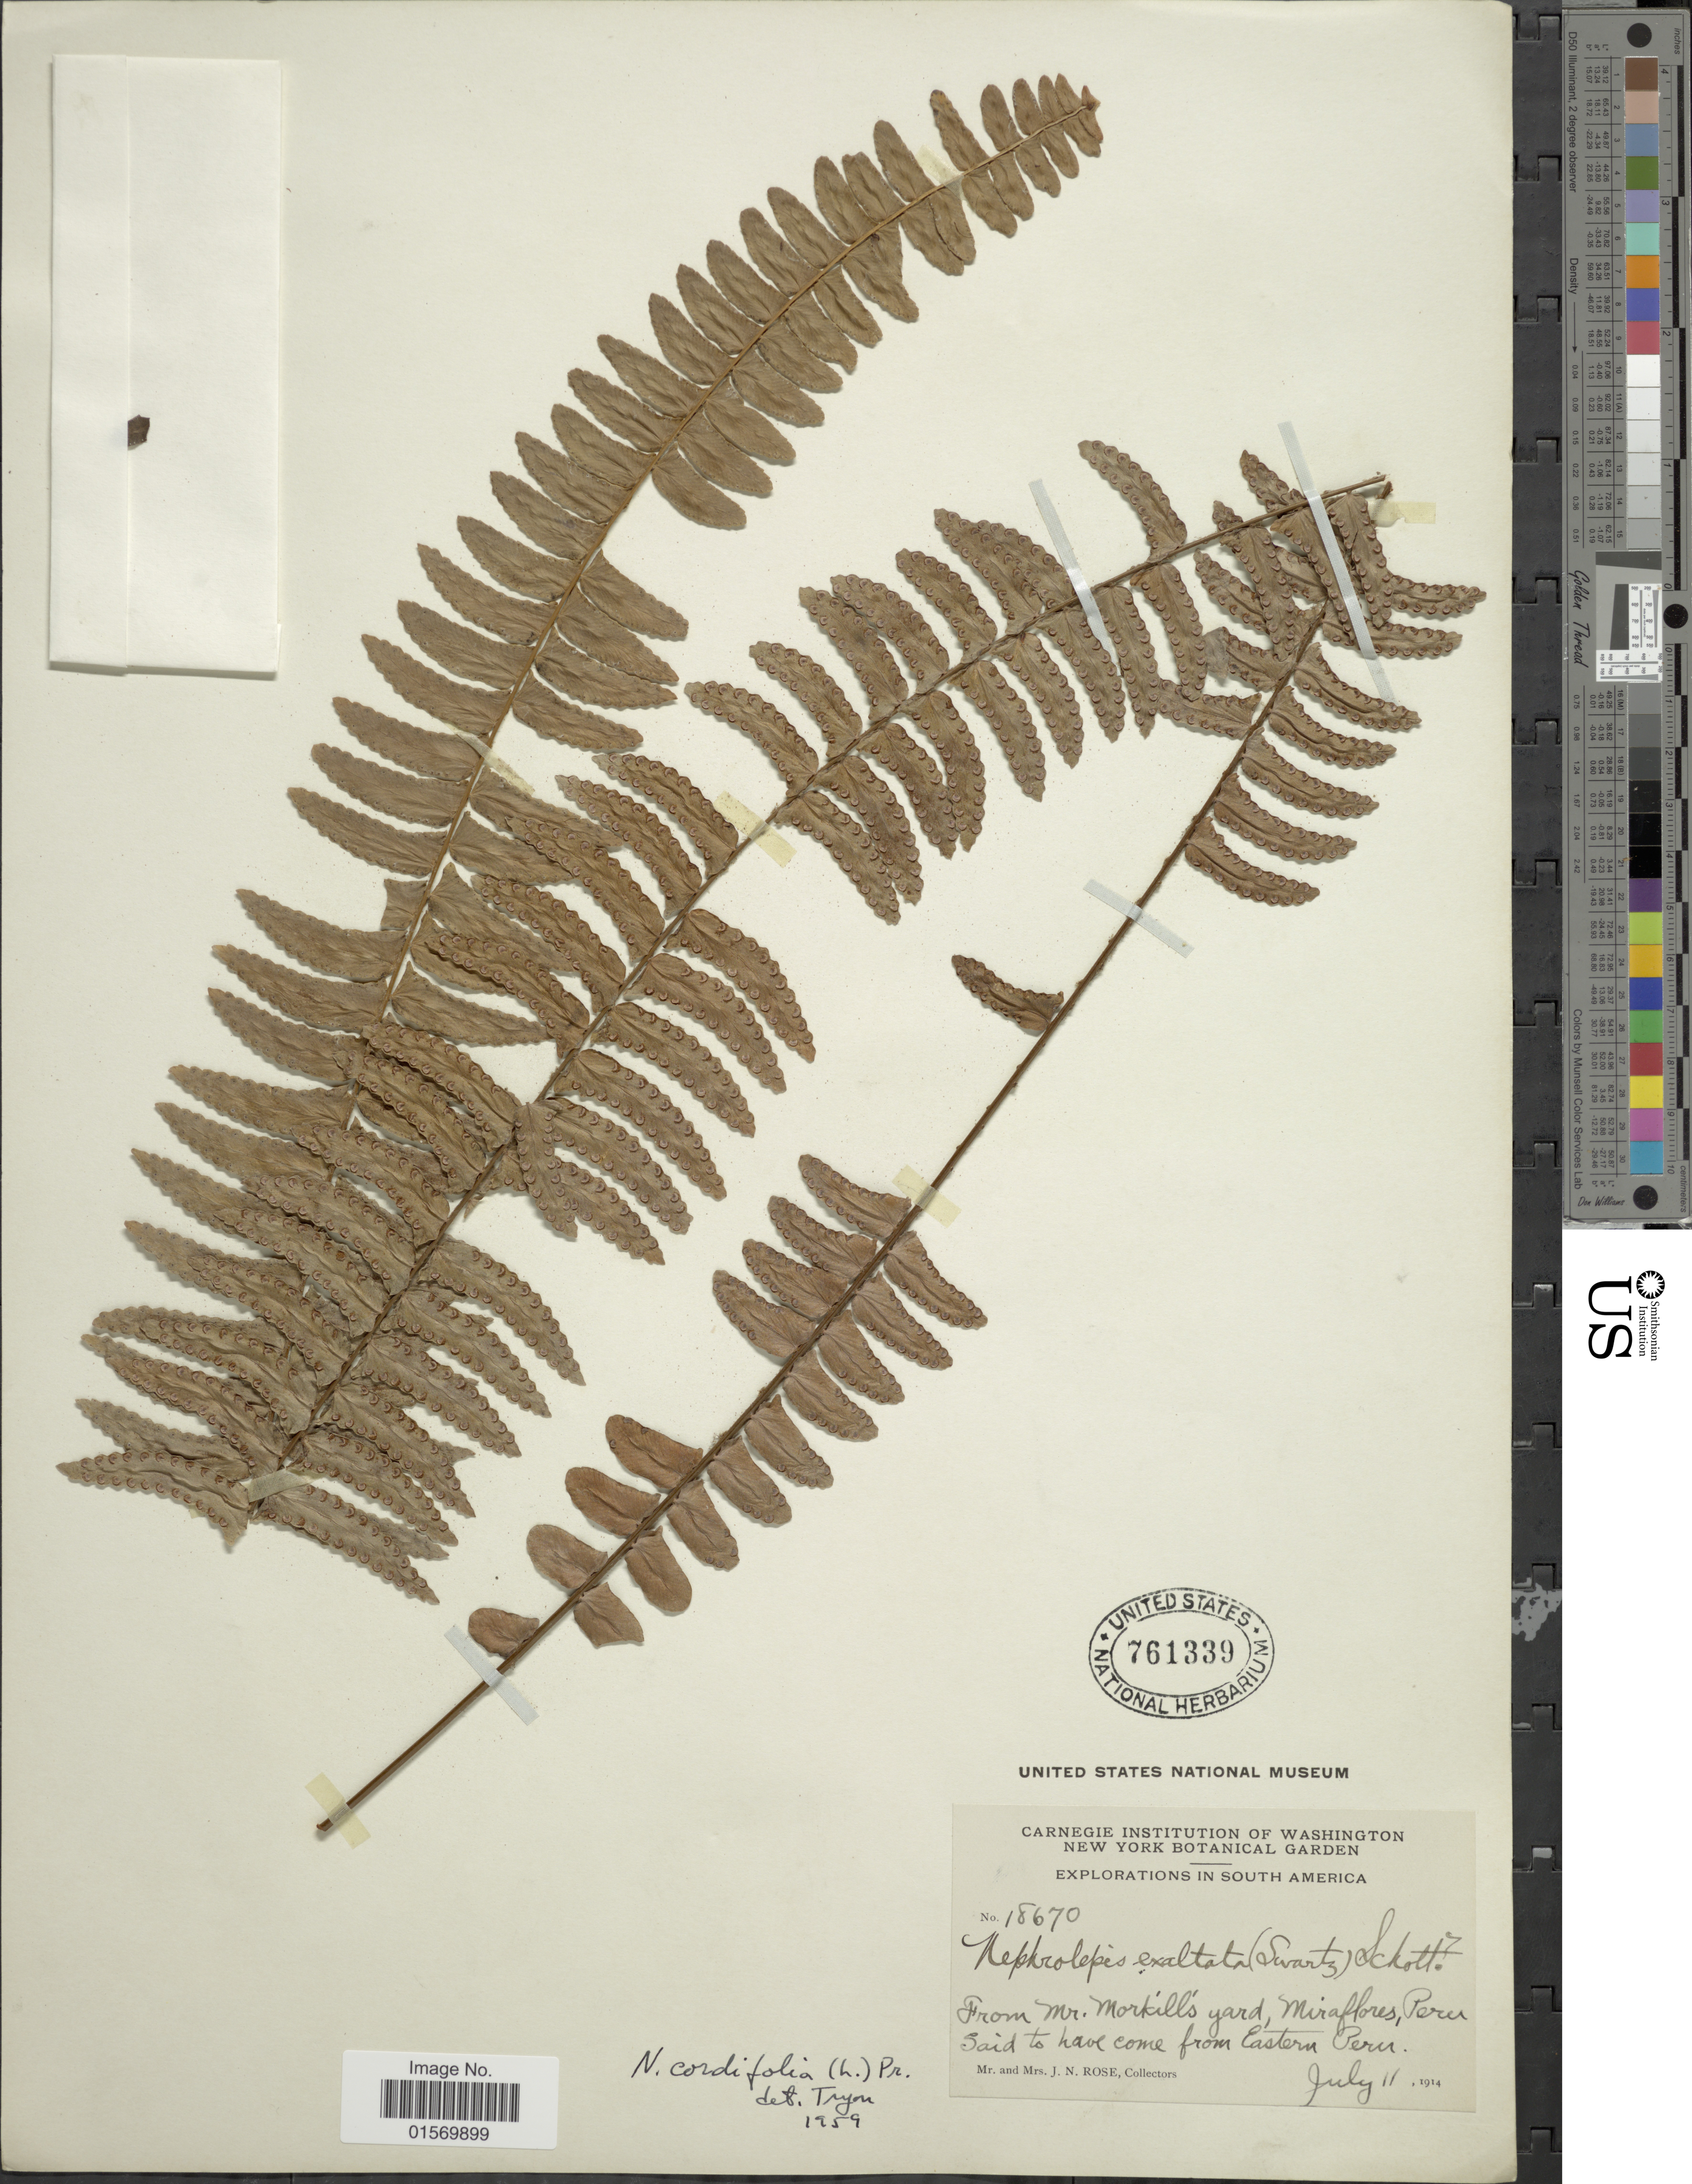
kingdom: Plantae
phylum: Tracheophyta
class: Polypodiopsida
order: Polypodiales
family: Nephrolepidaceae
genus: Nephrolepis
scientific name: Nephrolepis pendula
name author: (Raddi) J. Sm.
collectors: J. N. Rose & L. B. Rose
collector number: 18670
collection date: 1914-07-11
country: Peru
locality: From Mr. Morkill's yard, Miraflores, Peru Said to have come from Eastern Peru.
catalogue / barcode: US 761339